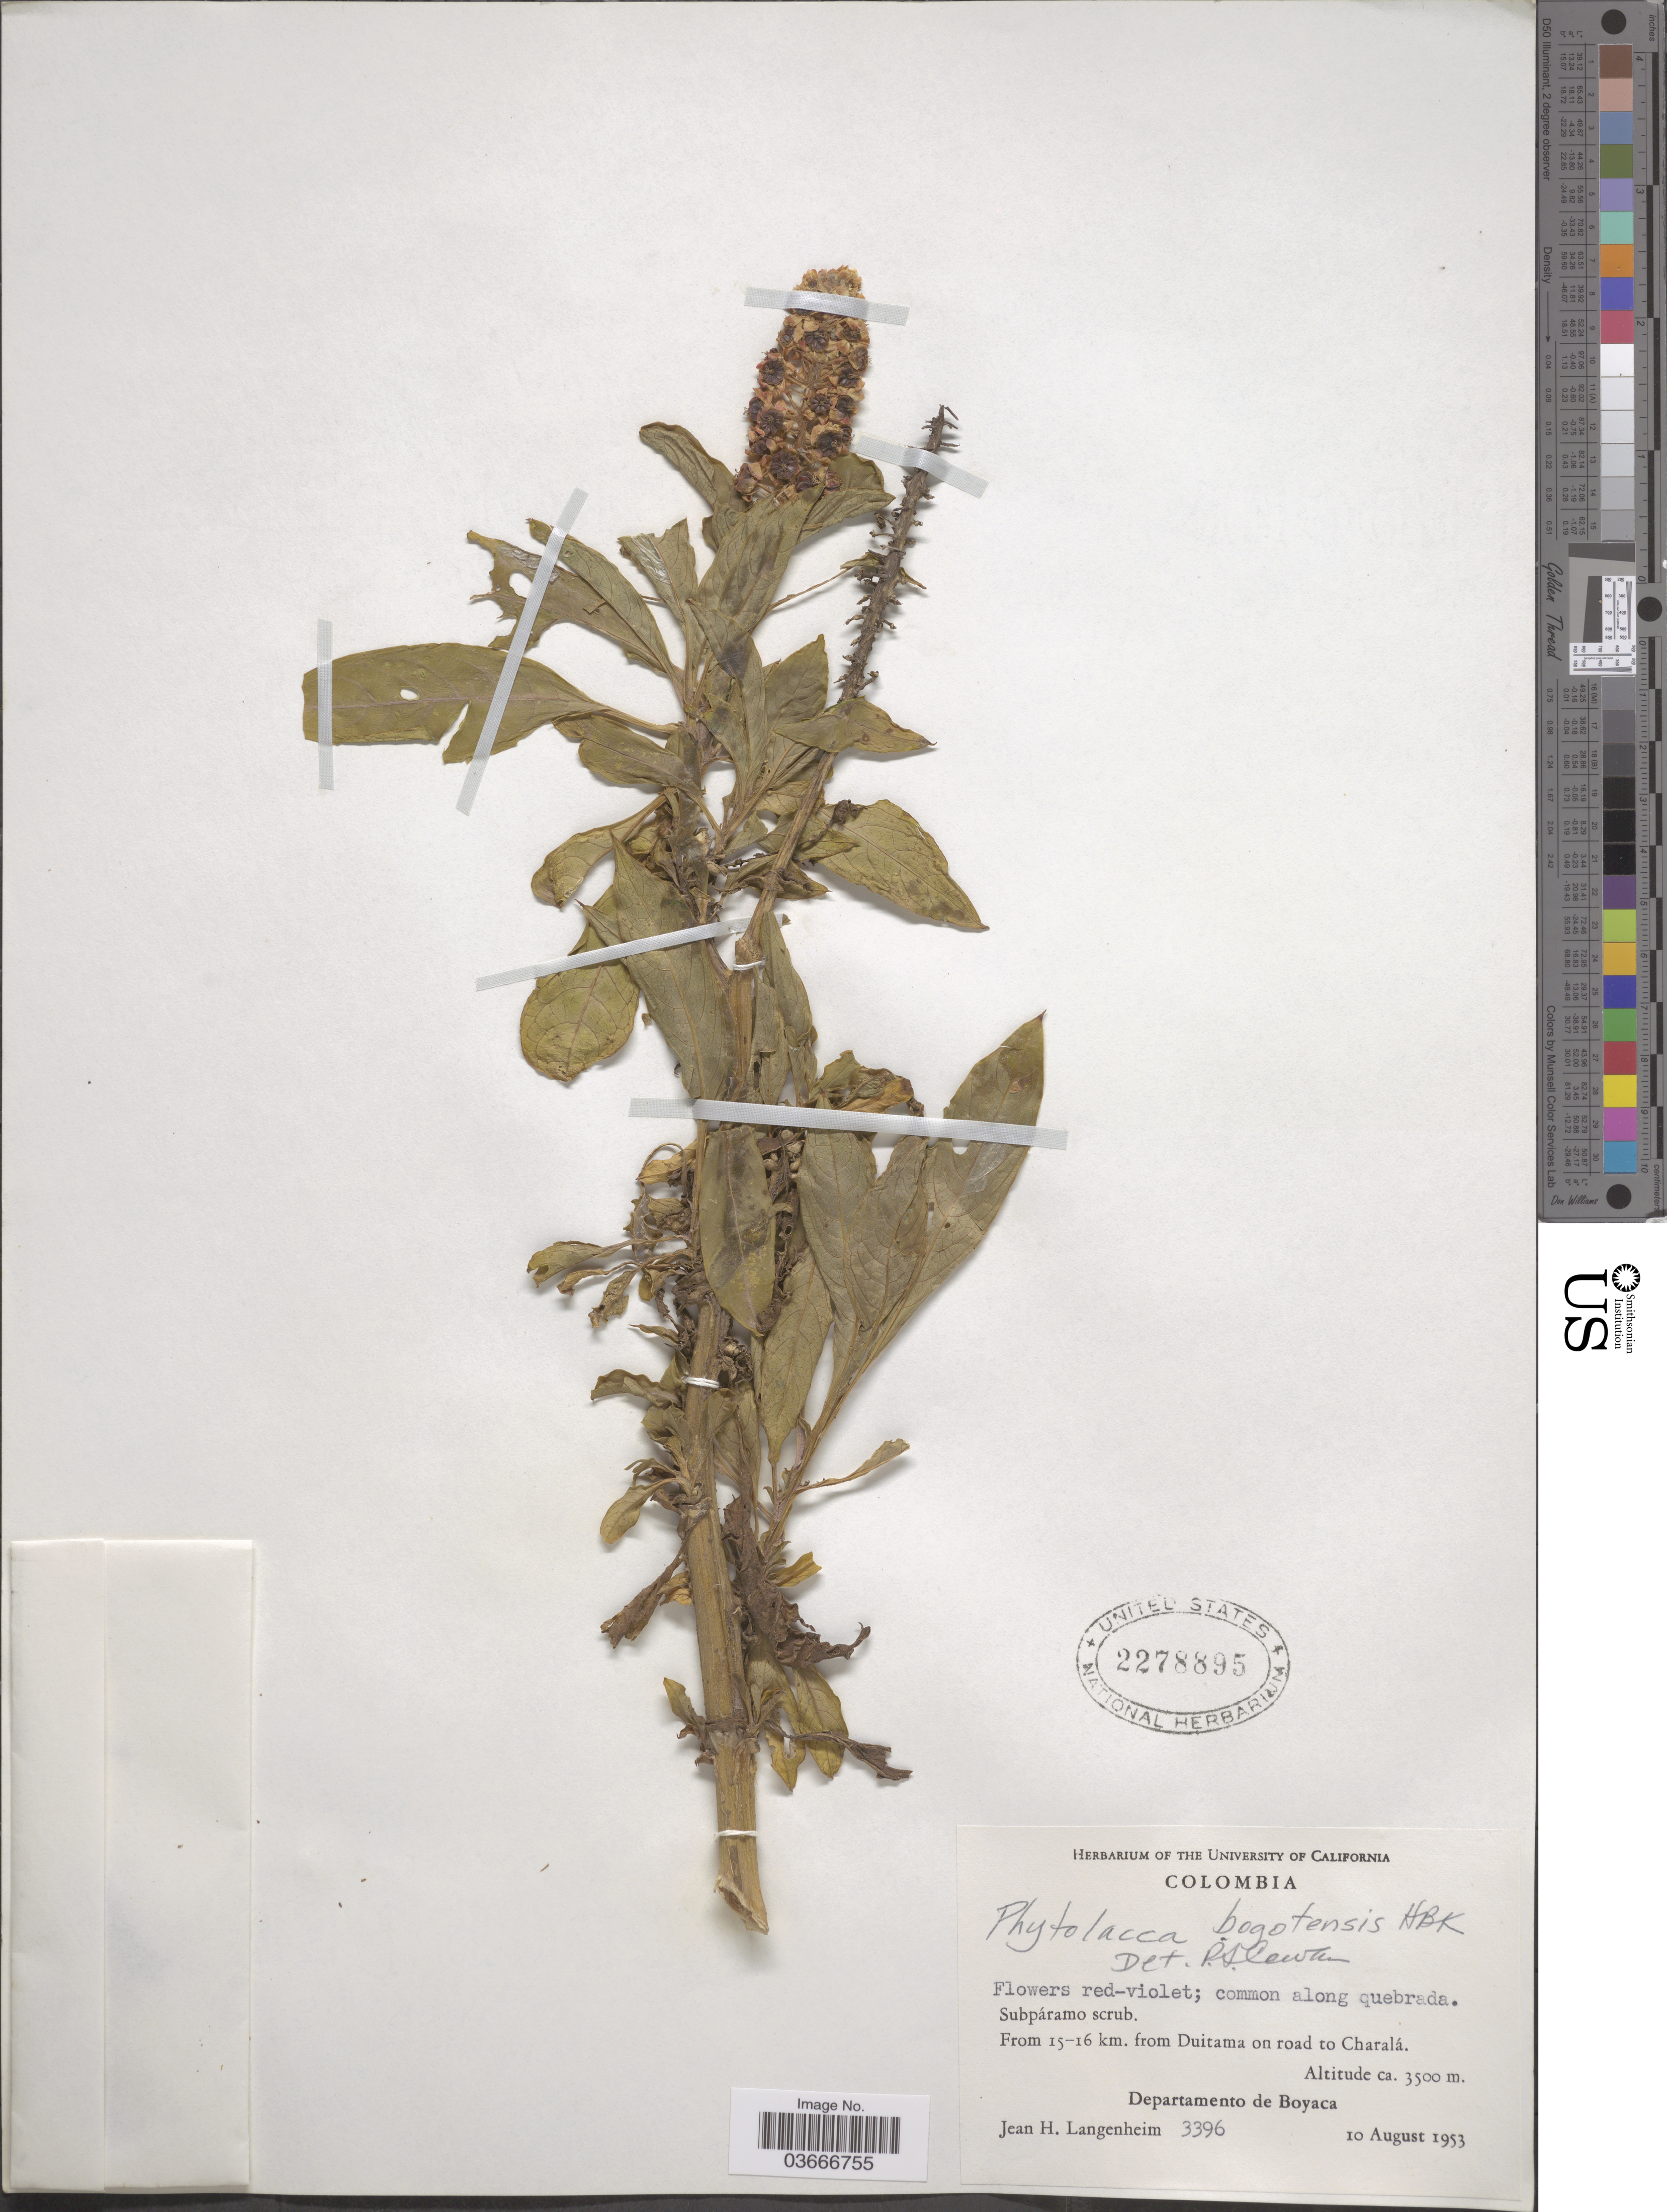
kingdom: Plantae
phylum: Tracheophyta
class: Magnoliopsida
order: Caryophyllales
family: Phytolaccaceae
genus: Phytolacca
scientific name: Phytolacca bogotensis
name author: Kunth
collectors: J. H. Langenheim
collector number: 3396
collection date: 1953-08-10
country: Colombia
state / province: Boyacá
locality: From 15-16 km. from Duitama on road to Charalá. Departamneto de Boyaca.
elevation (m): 3500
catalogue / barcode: US 2278895